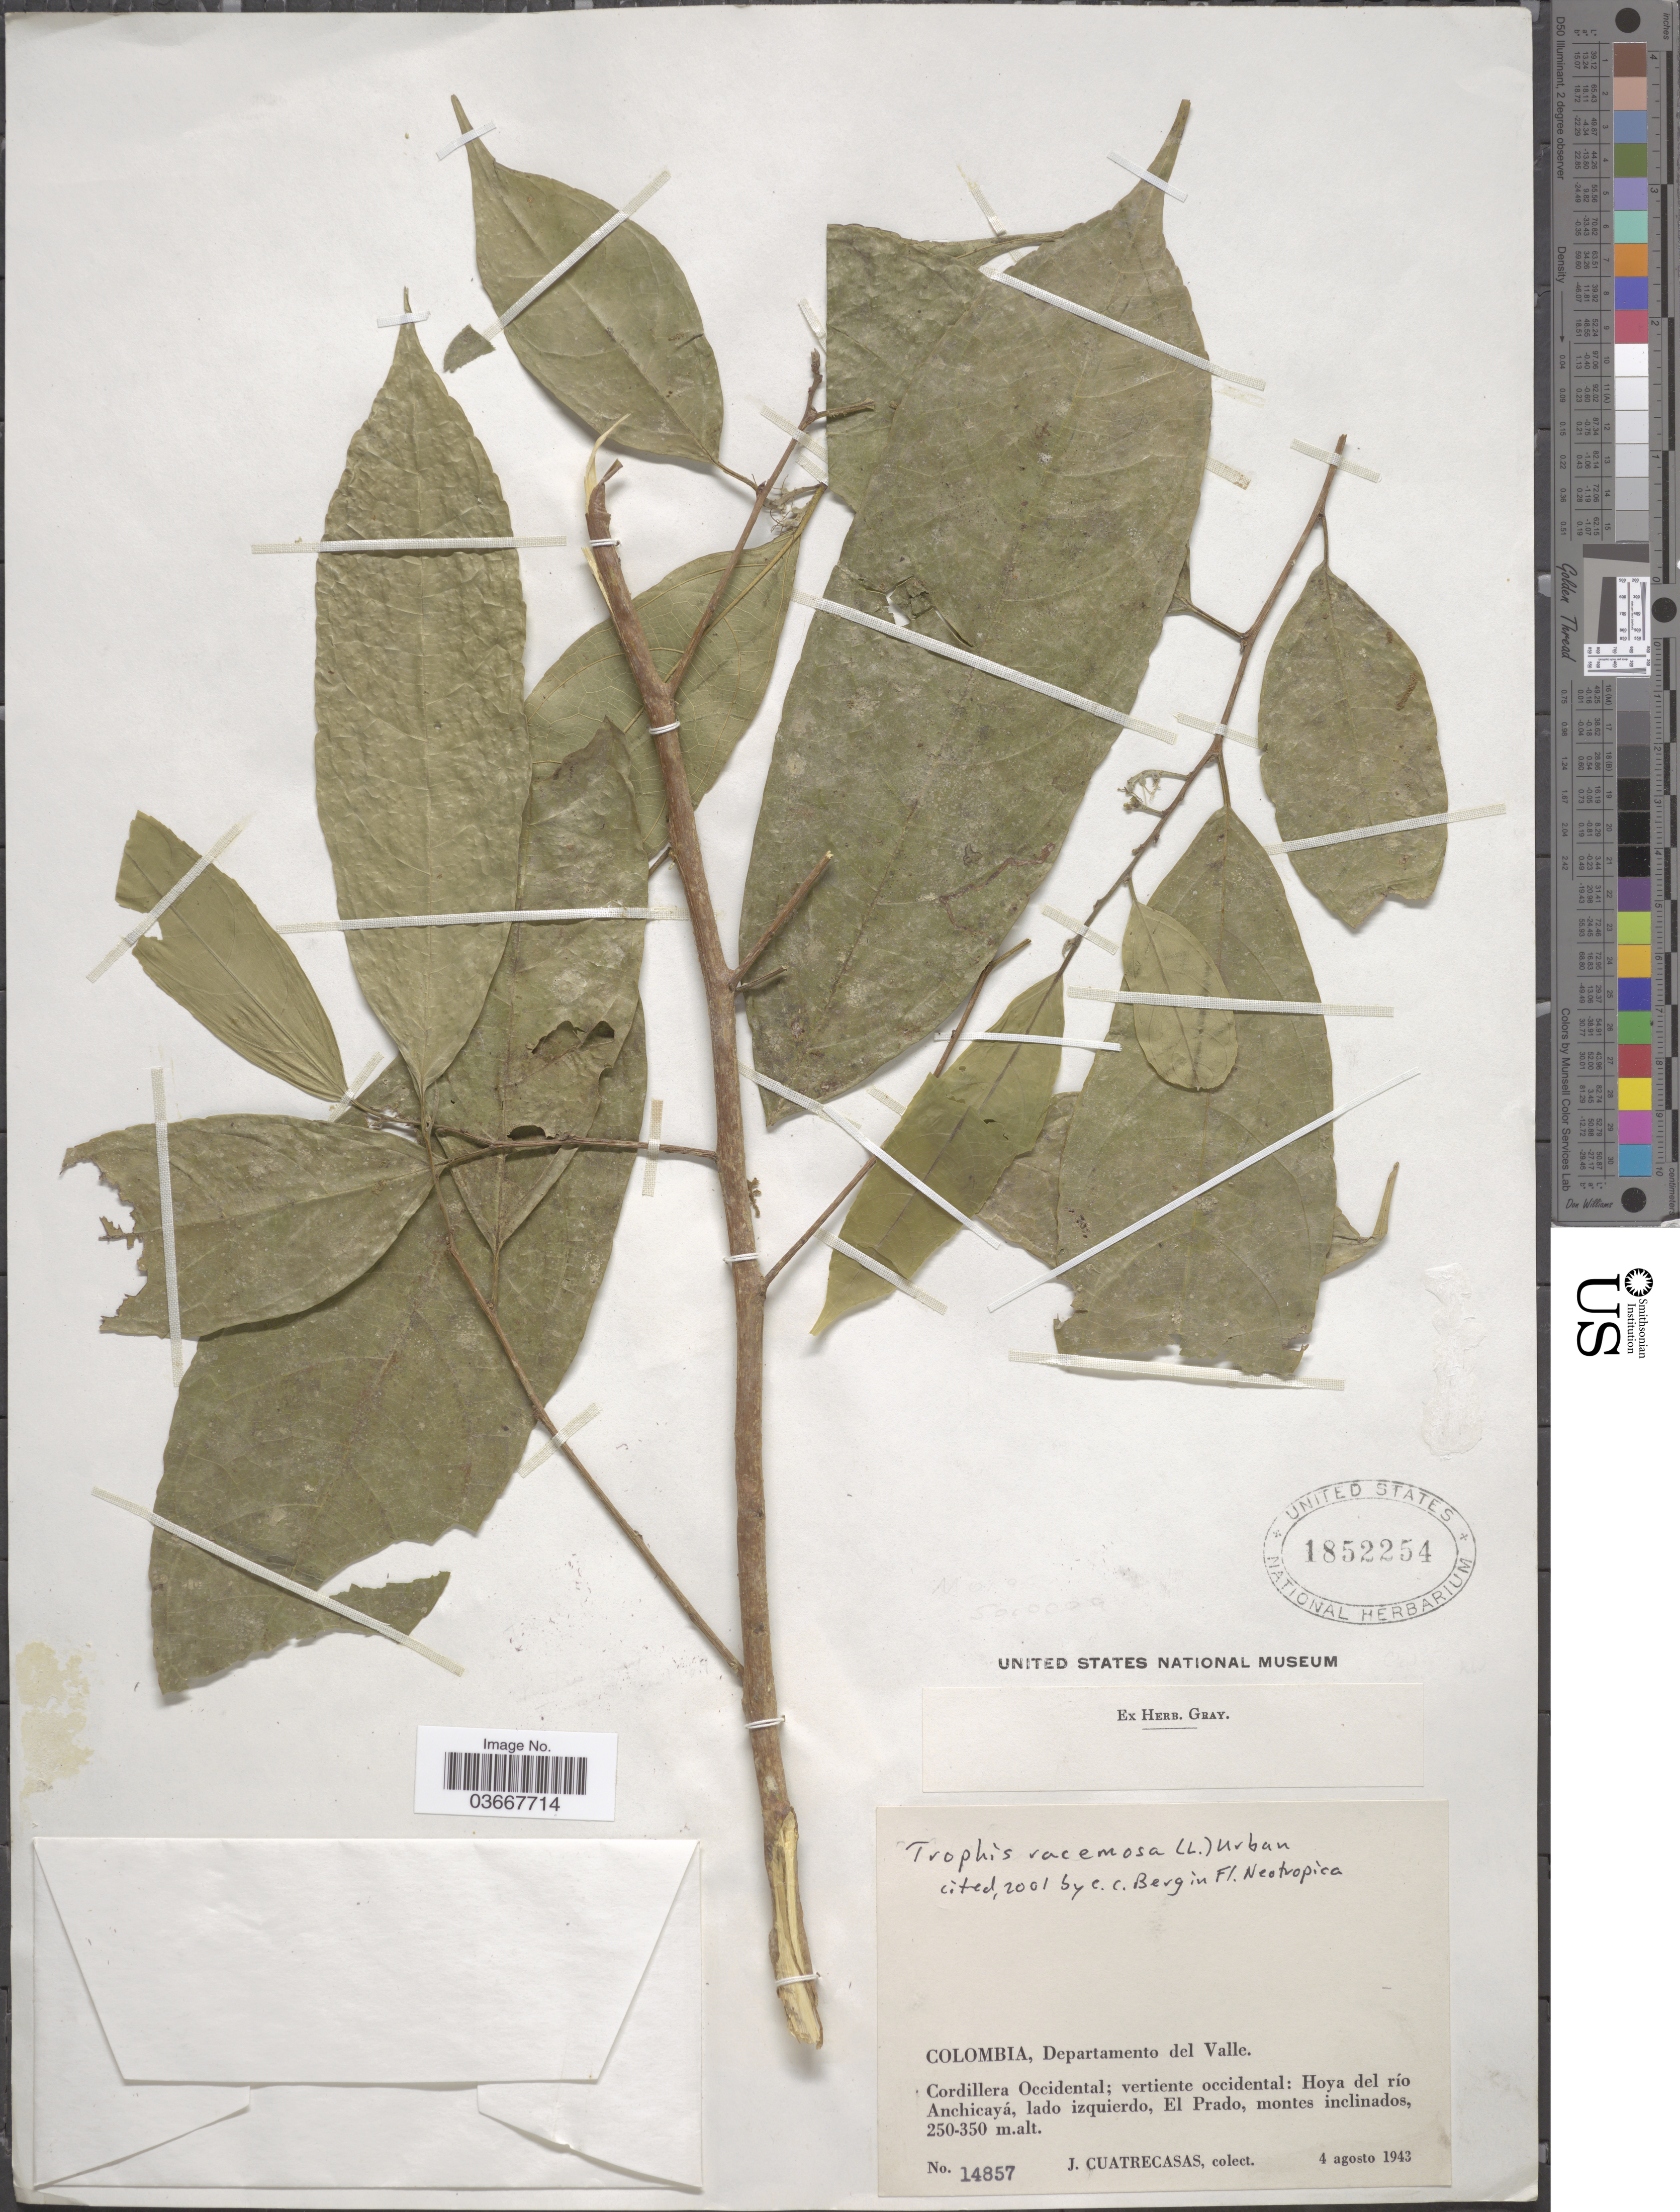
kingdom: Plantae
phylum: Tracheophyta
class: Magnoliopsida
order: Rosales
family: Moraceae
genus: Trophis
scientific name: Trophis racemosa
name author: (L.) Urb.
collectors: J. Cuatrecasas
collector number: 14857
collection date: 1943-08-04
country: Colombia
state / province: Valle del Cauca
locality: Departamento del Valle. Cordillera Occidental; vertiente occidental: Hoya del río Anchicayá, lado izquierdo, El Prado, montes inelinados.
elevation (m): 250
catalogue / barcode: US 1852254